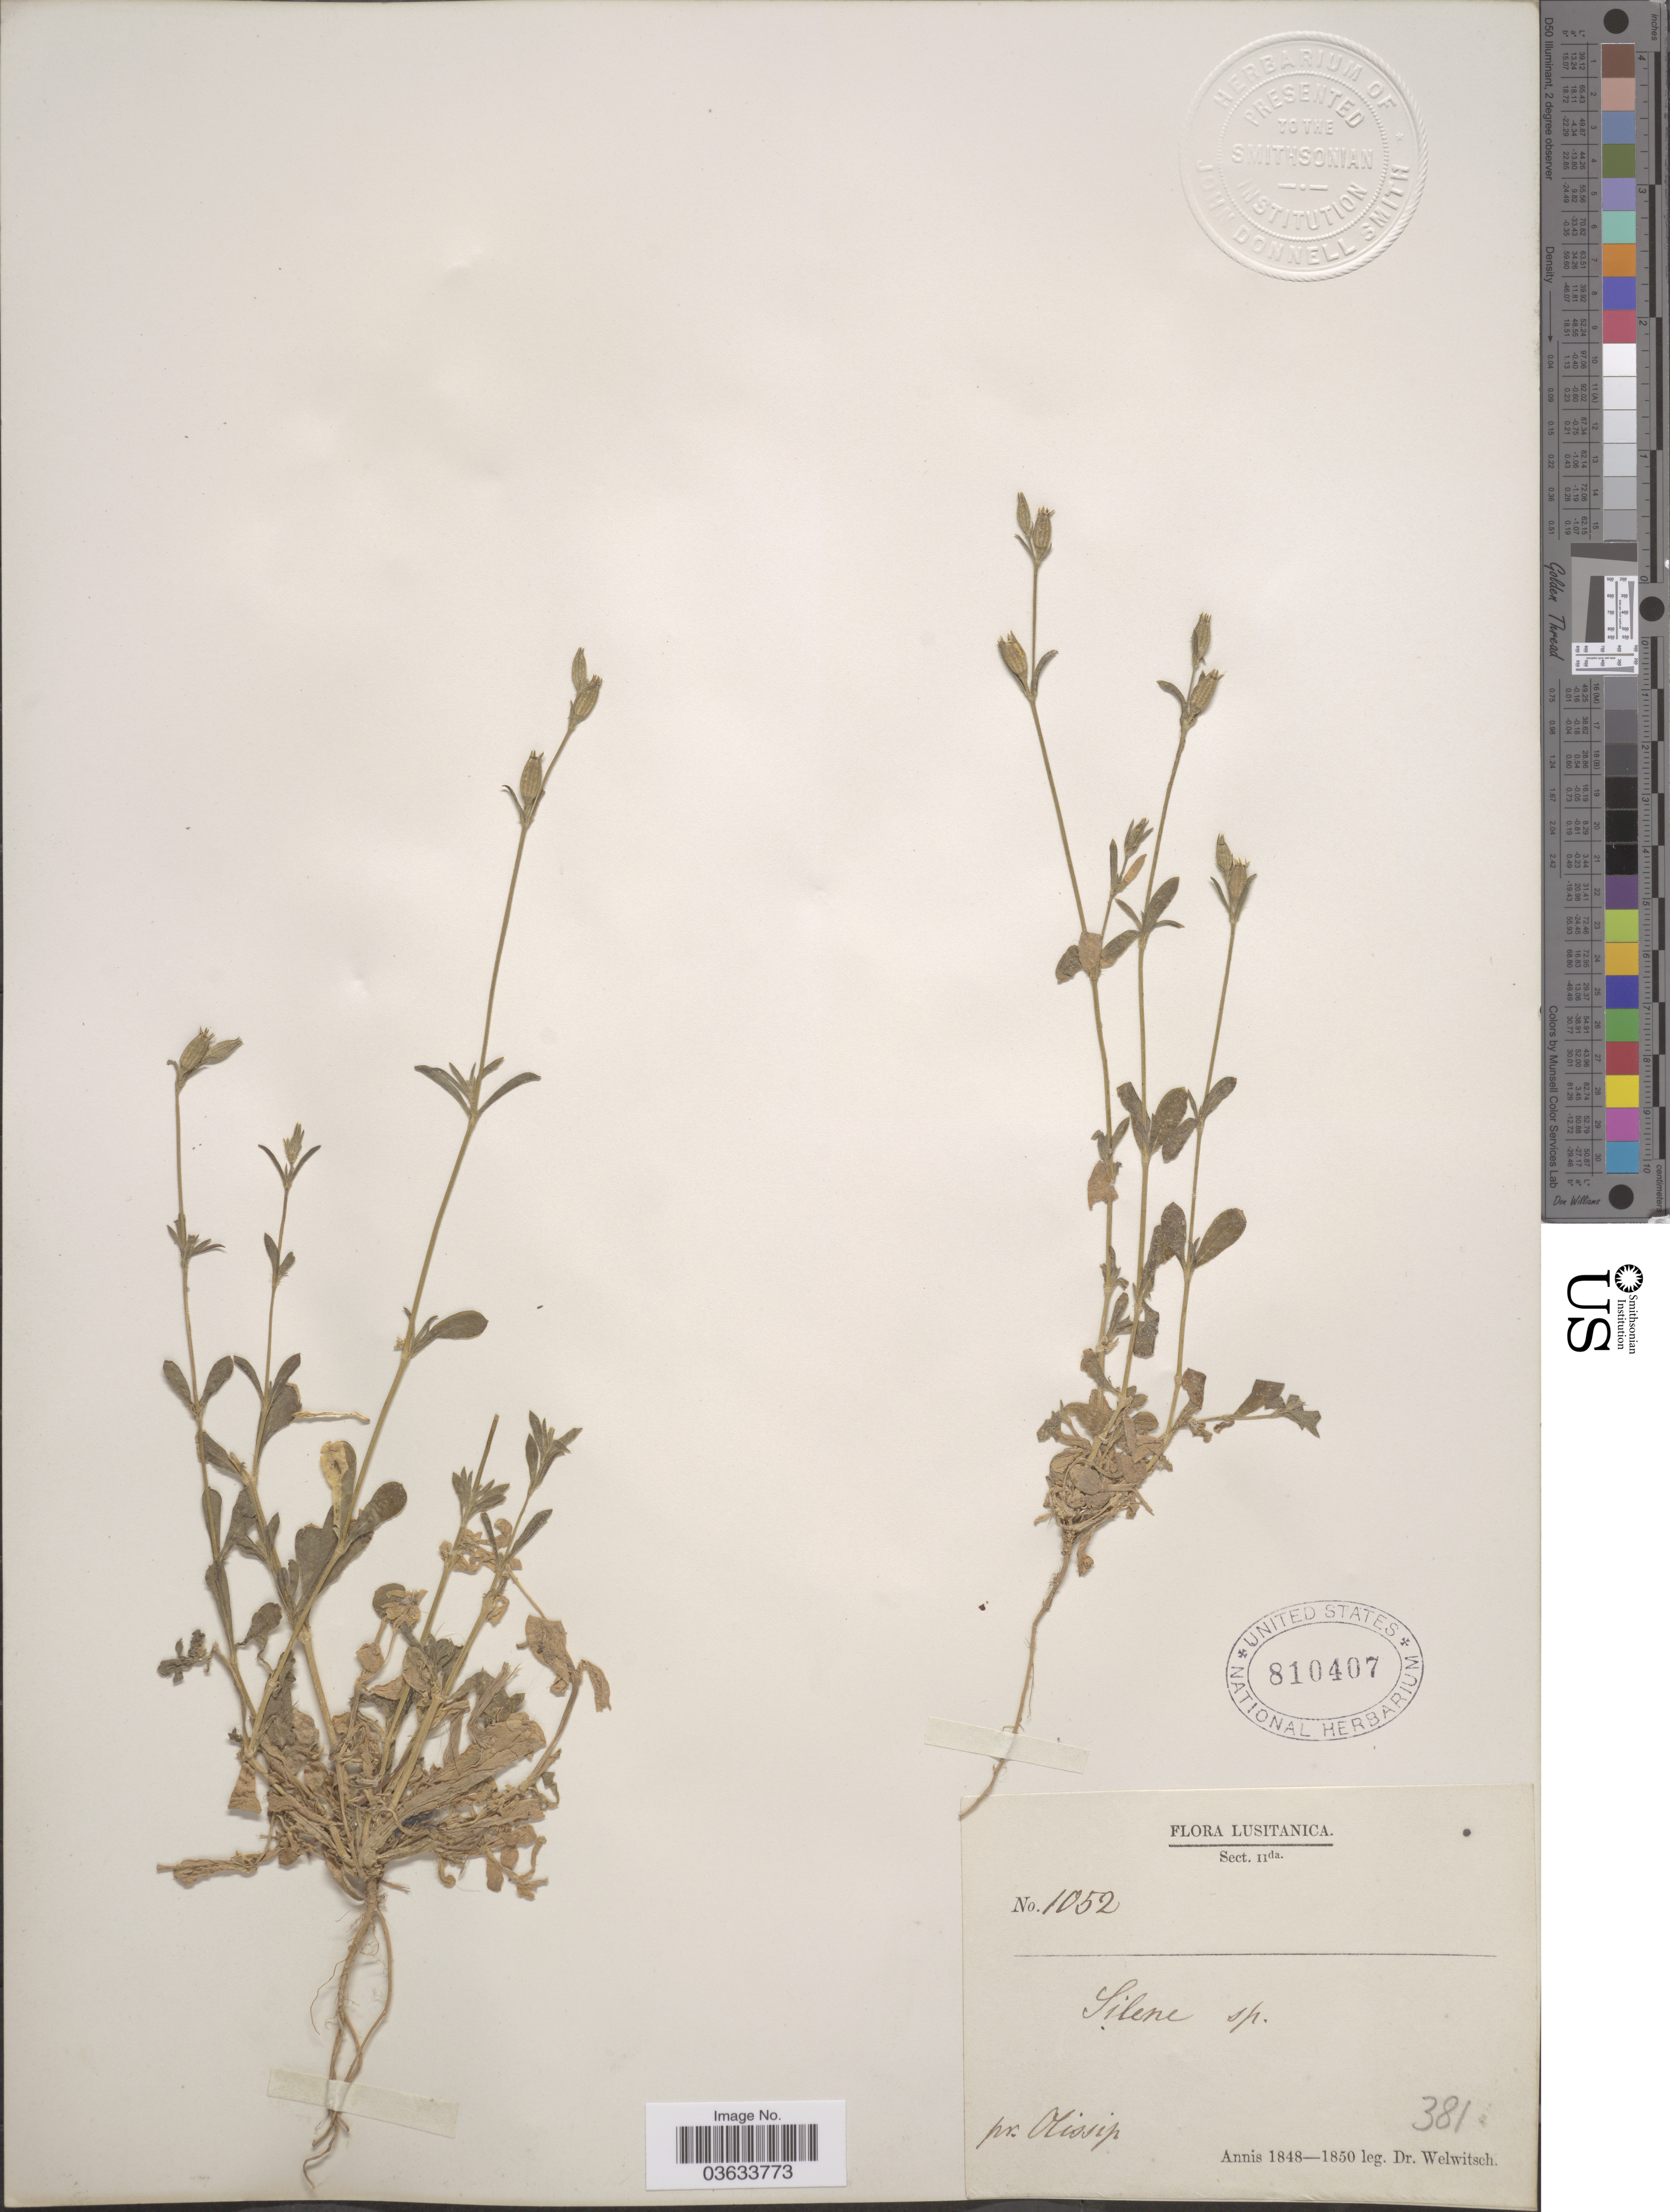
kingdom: Plantae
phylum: Tracheophyta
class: Magnoliopsida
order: Caryophyllales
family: Caryophyllaceae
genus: Silene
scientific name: Silene sp.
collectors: -. Welwitsch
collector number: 1052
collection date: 1848/1850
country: Portugal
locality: Lusitanica. Pr. Olissip.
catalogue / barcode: US 810407